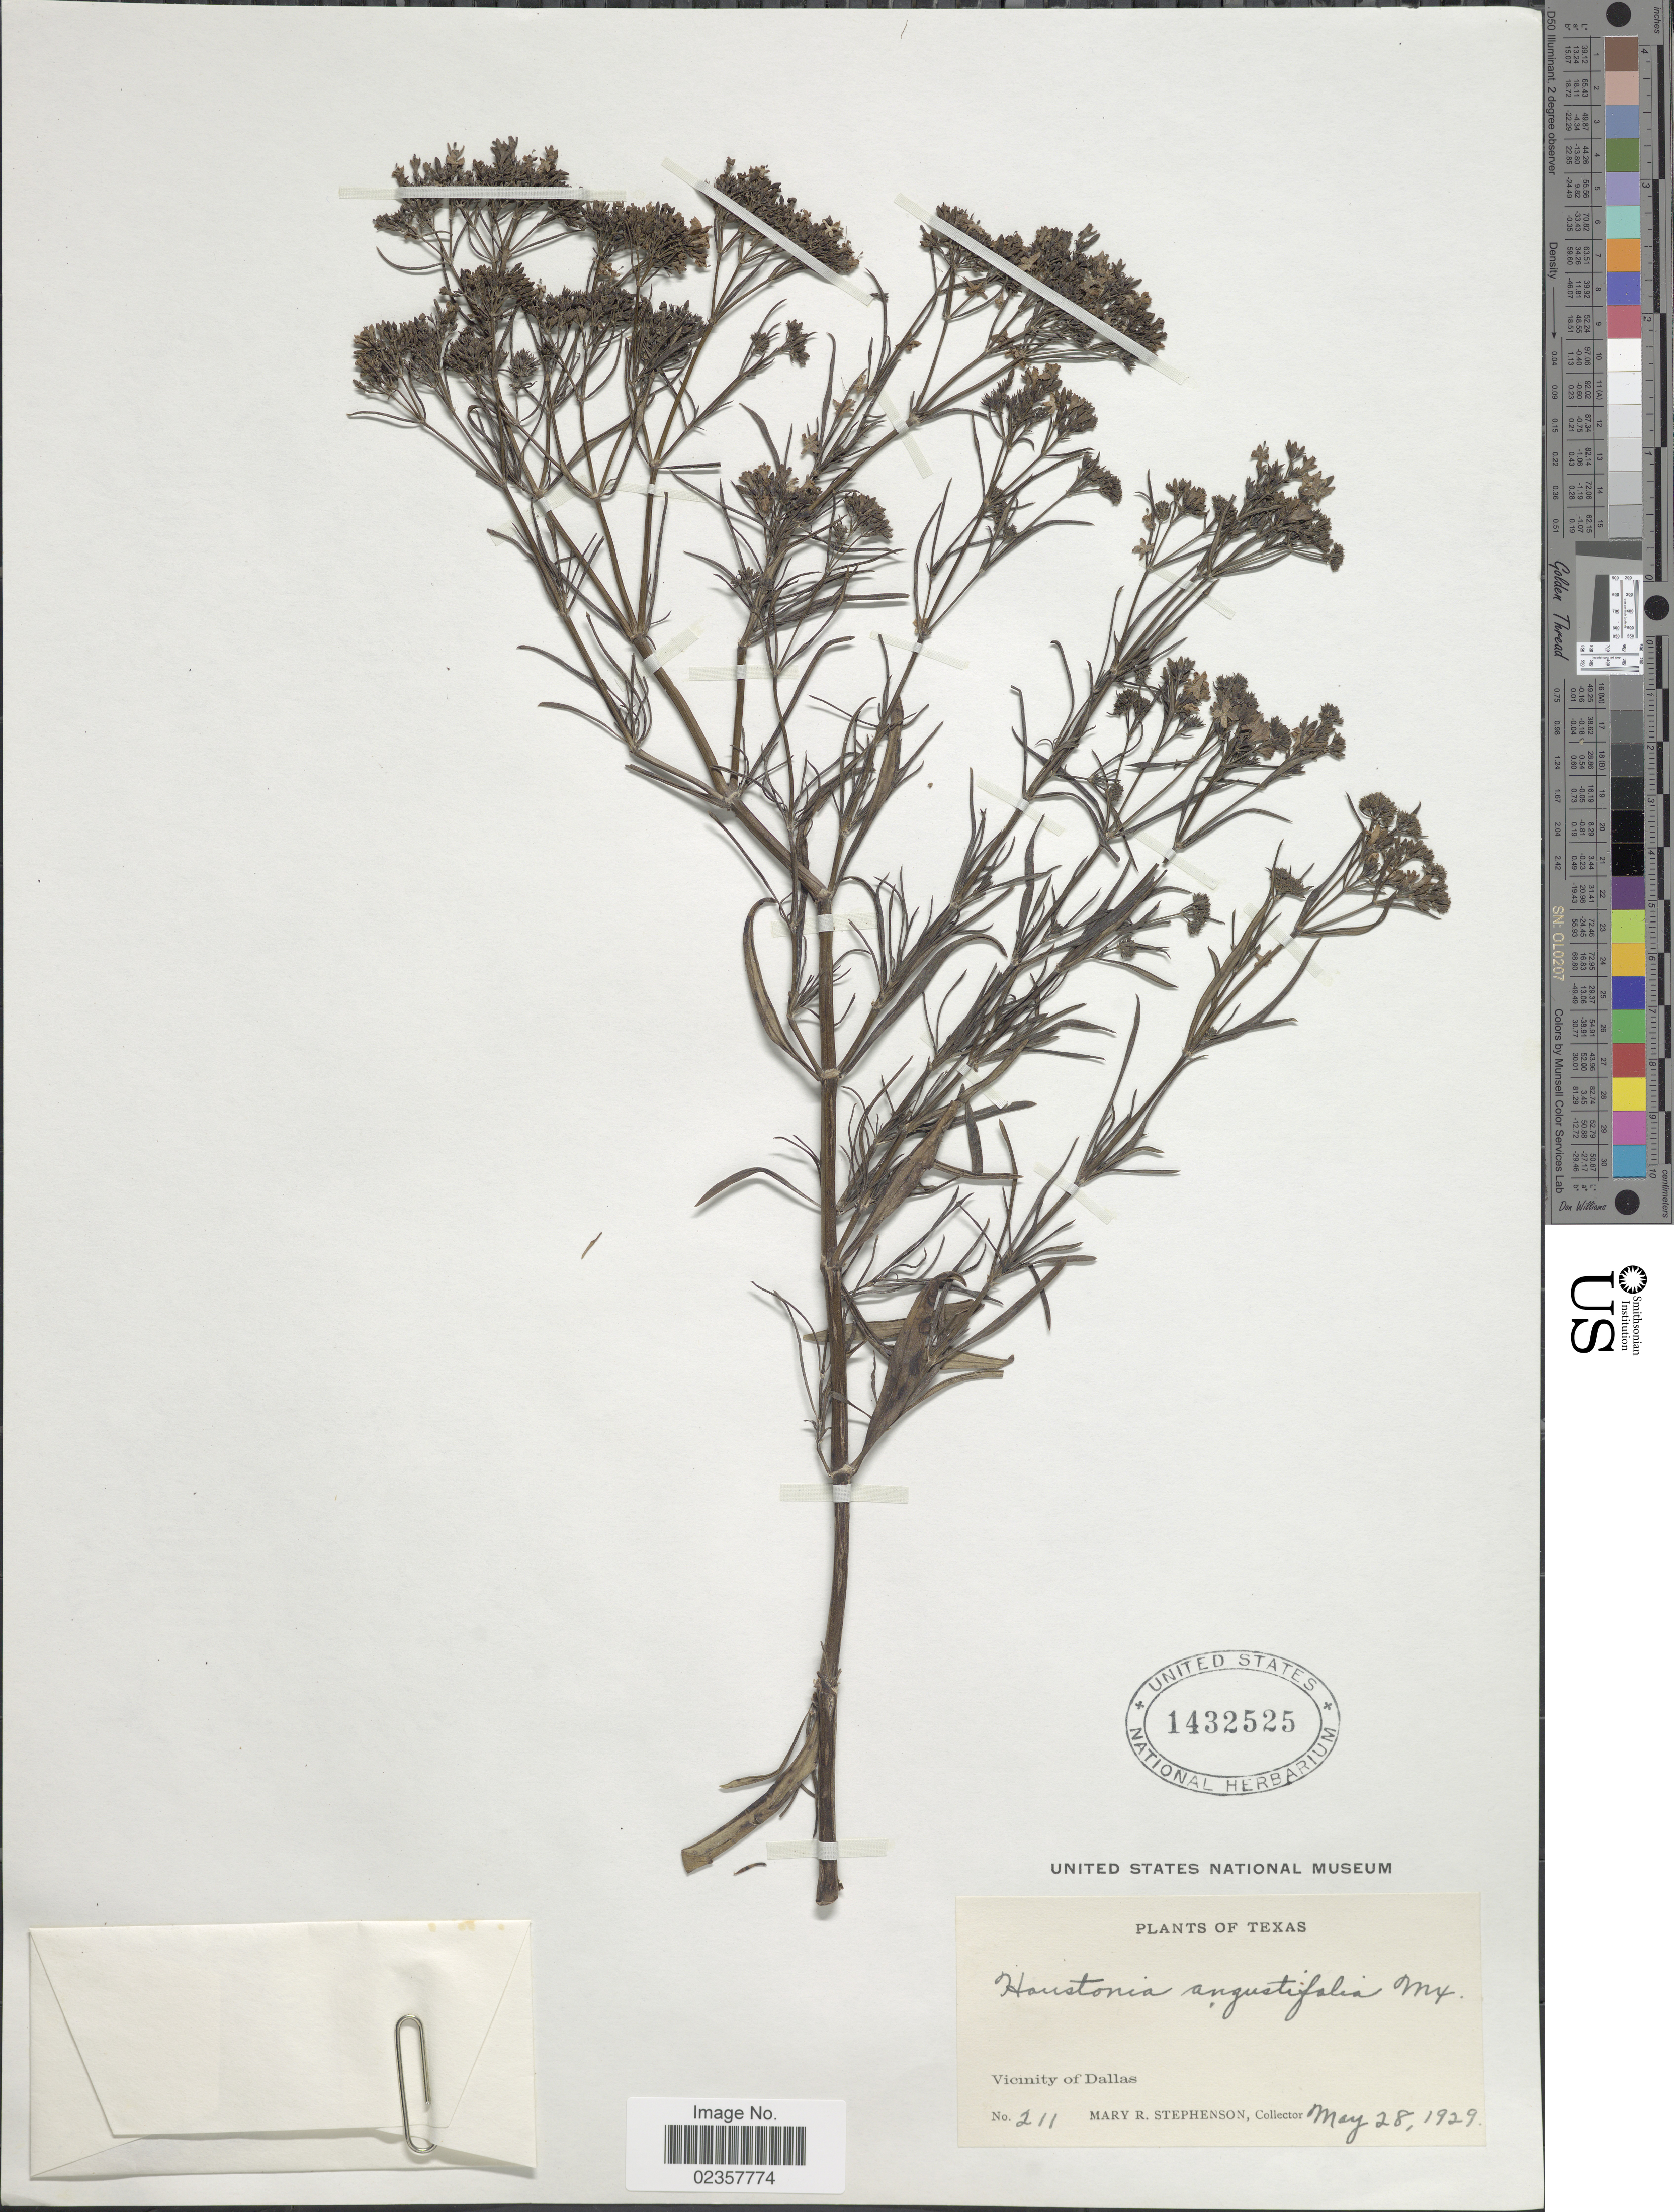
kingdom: Plantae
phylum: Tracheophyta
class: Magnoliopsida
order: Gentianales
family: Rubiaceae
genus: Houstonia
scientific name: Houstonia nigricans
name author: (Lam.) Fernald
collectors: M. Stephenson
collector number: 211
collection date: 1929-05-28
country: United States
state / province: Texas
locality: Texas, Vicinity of Dallas.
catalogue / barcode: US 1432525